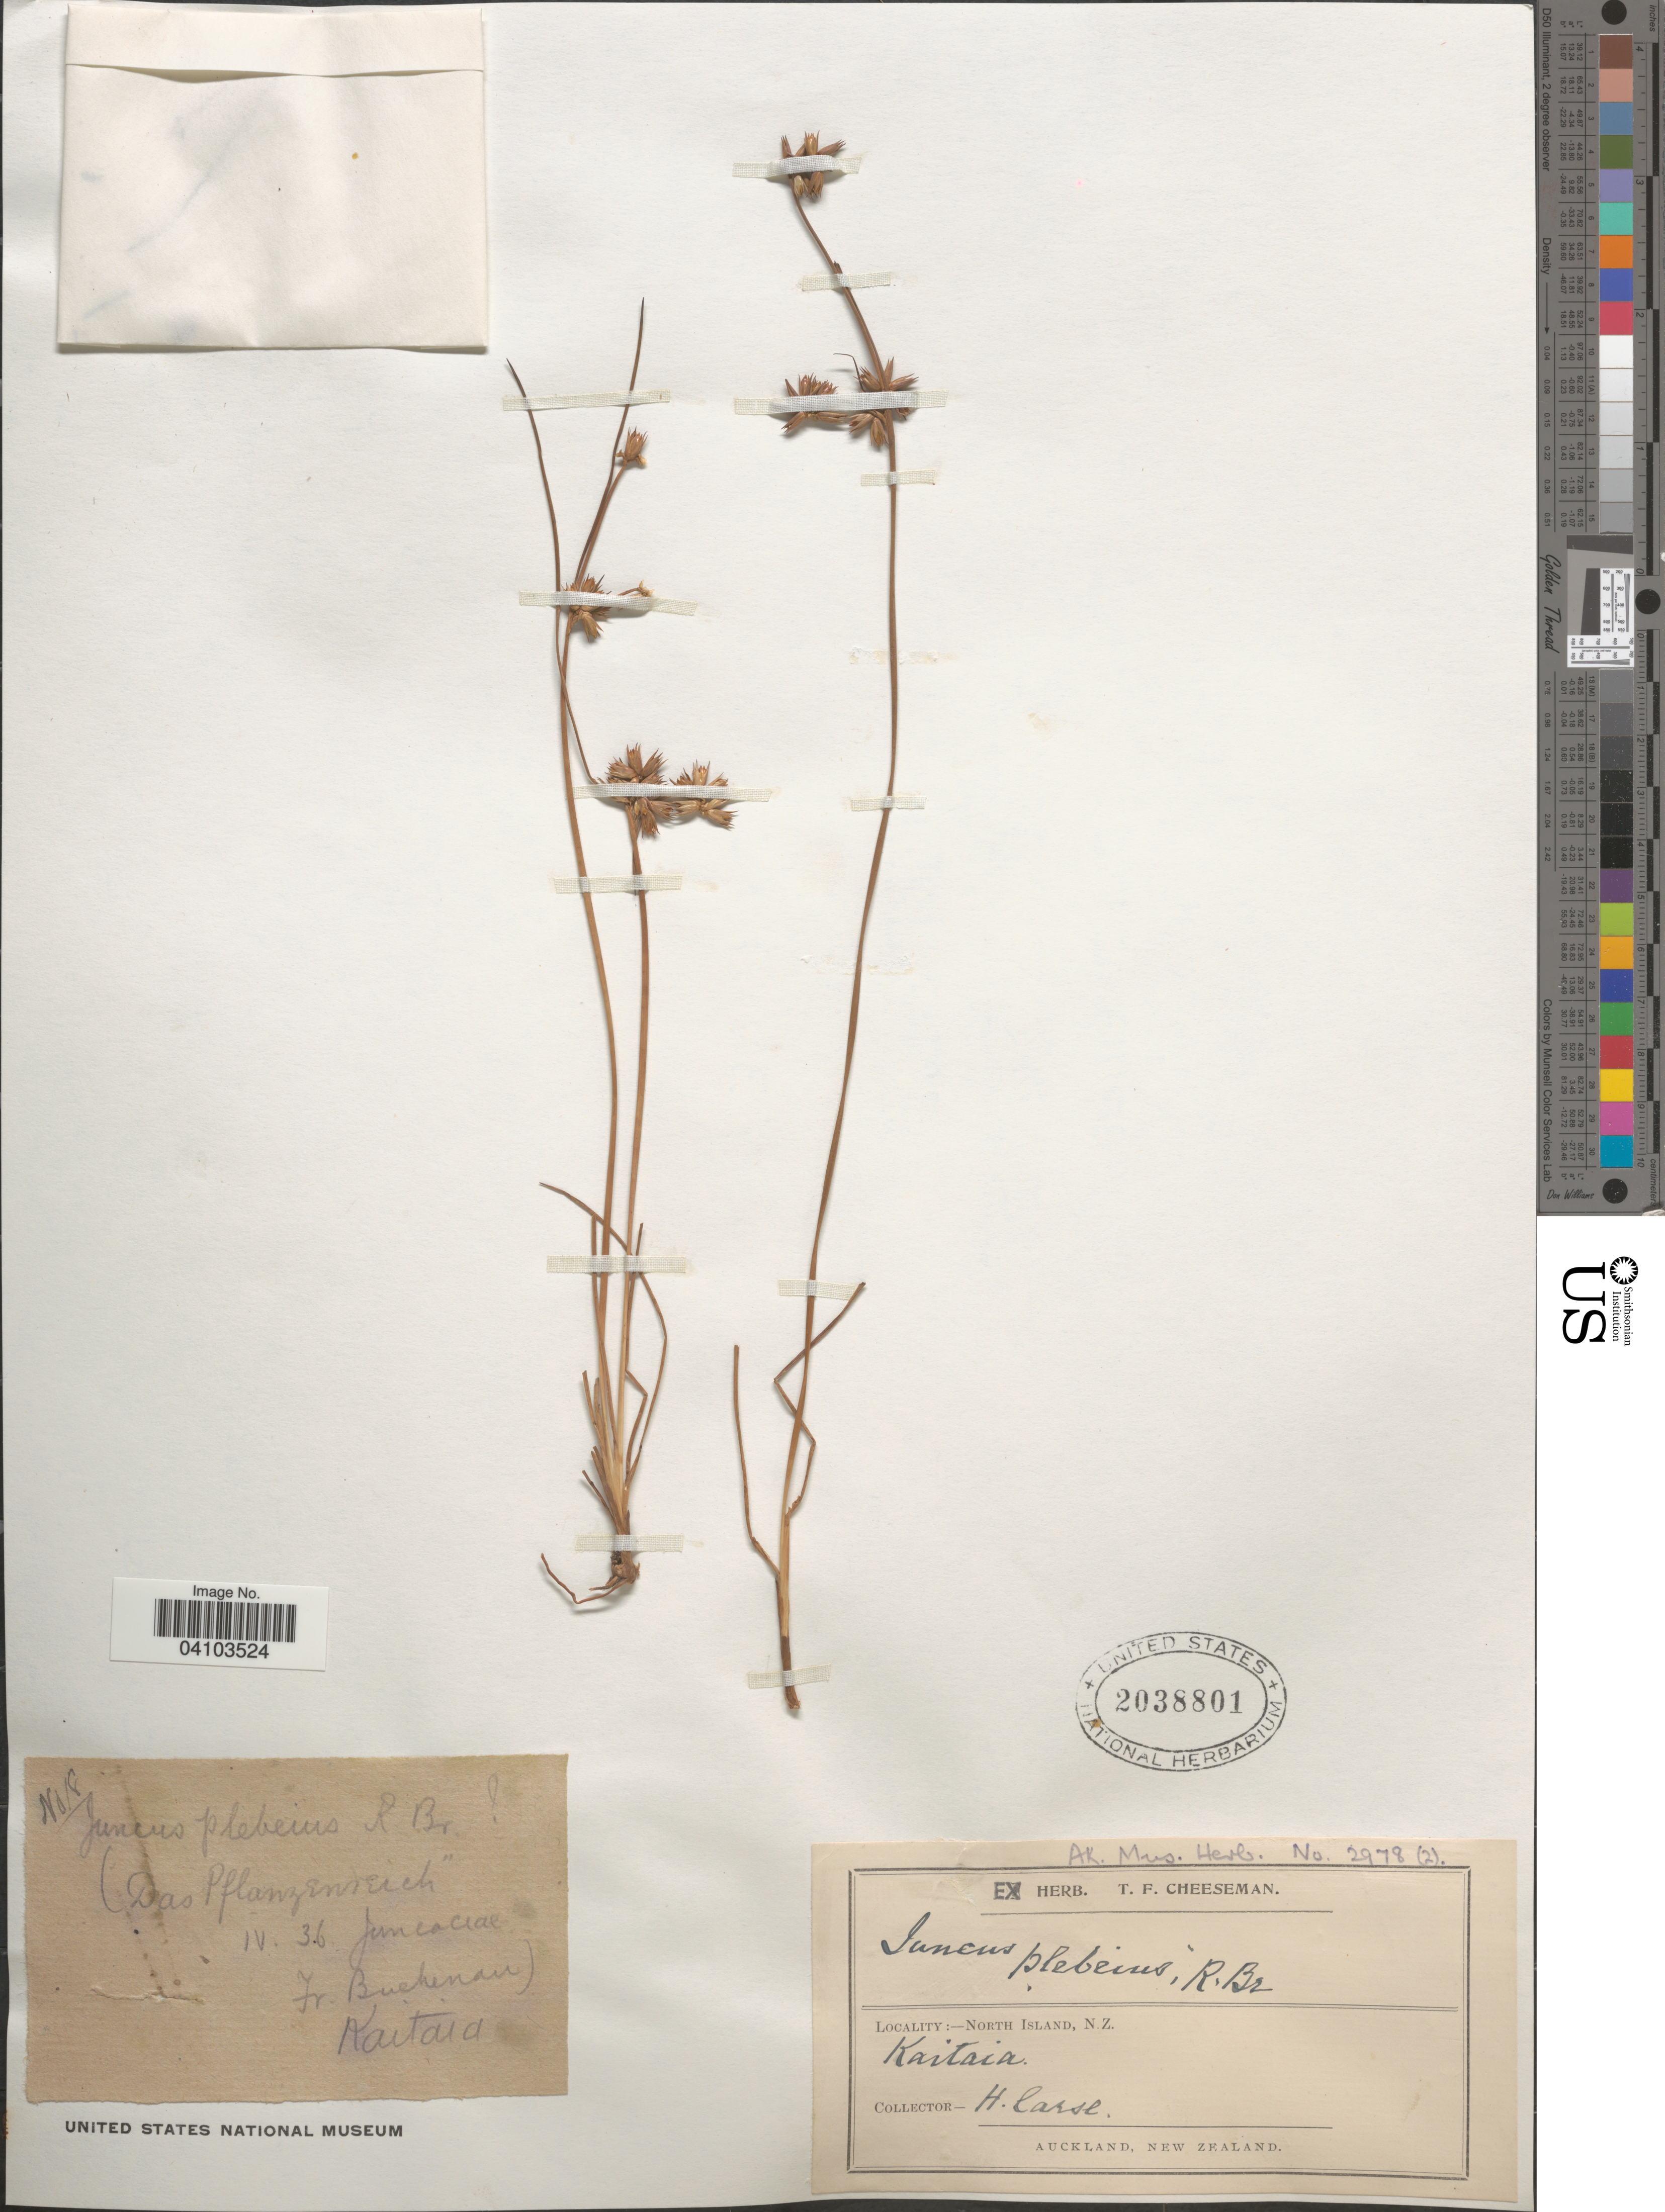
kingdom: Plantae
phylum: Tracheophyta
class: Liliopsida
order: Poales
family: Juncaceae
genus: Juncus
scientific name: Juncus plebeius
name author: R. Br.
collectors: H. Carse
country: New Zealand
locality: North Island. Kaitaia.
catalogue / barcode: US 2038801